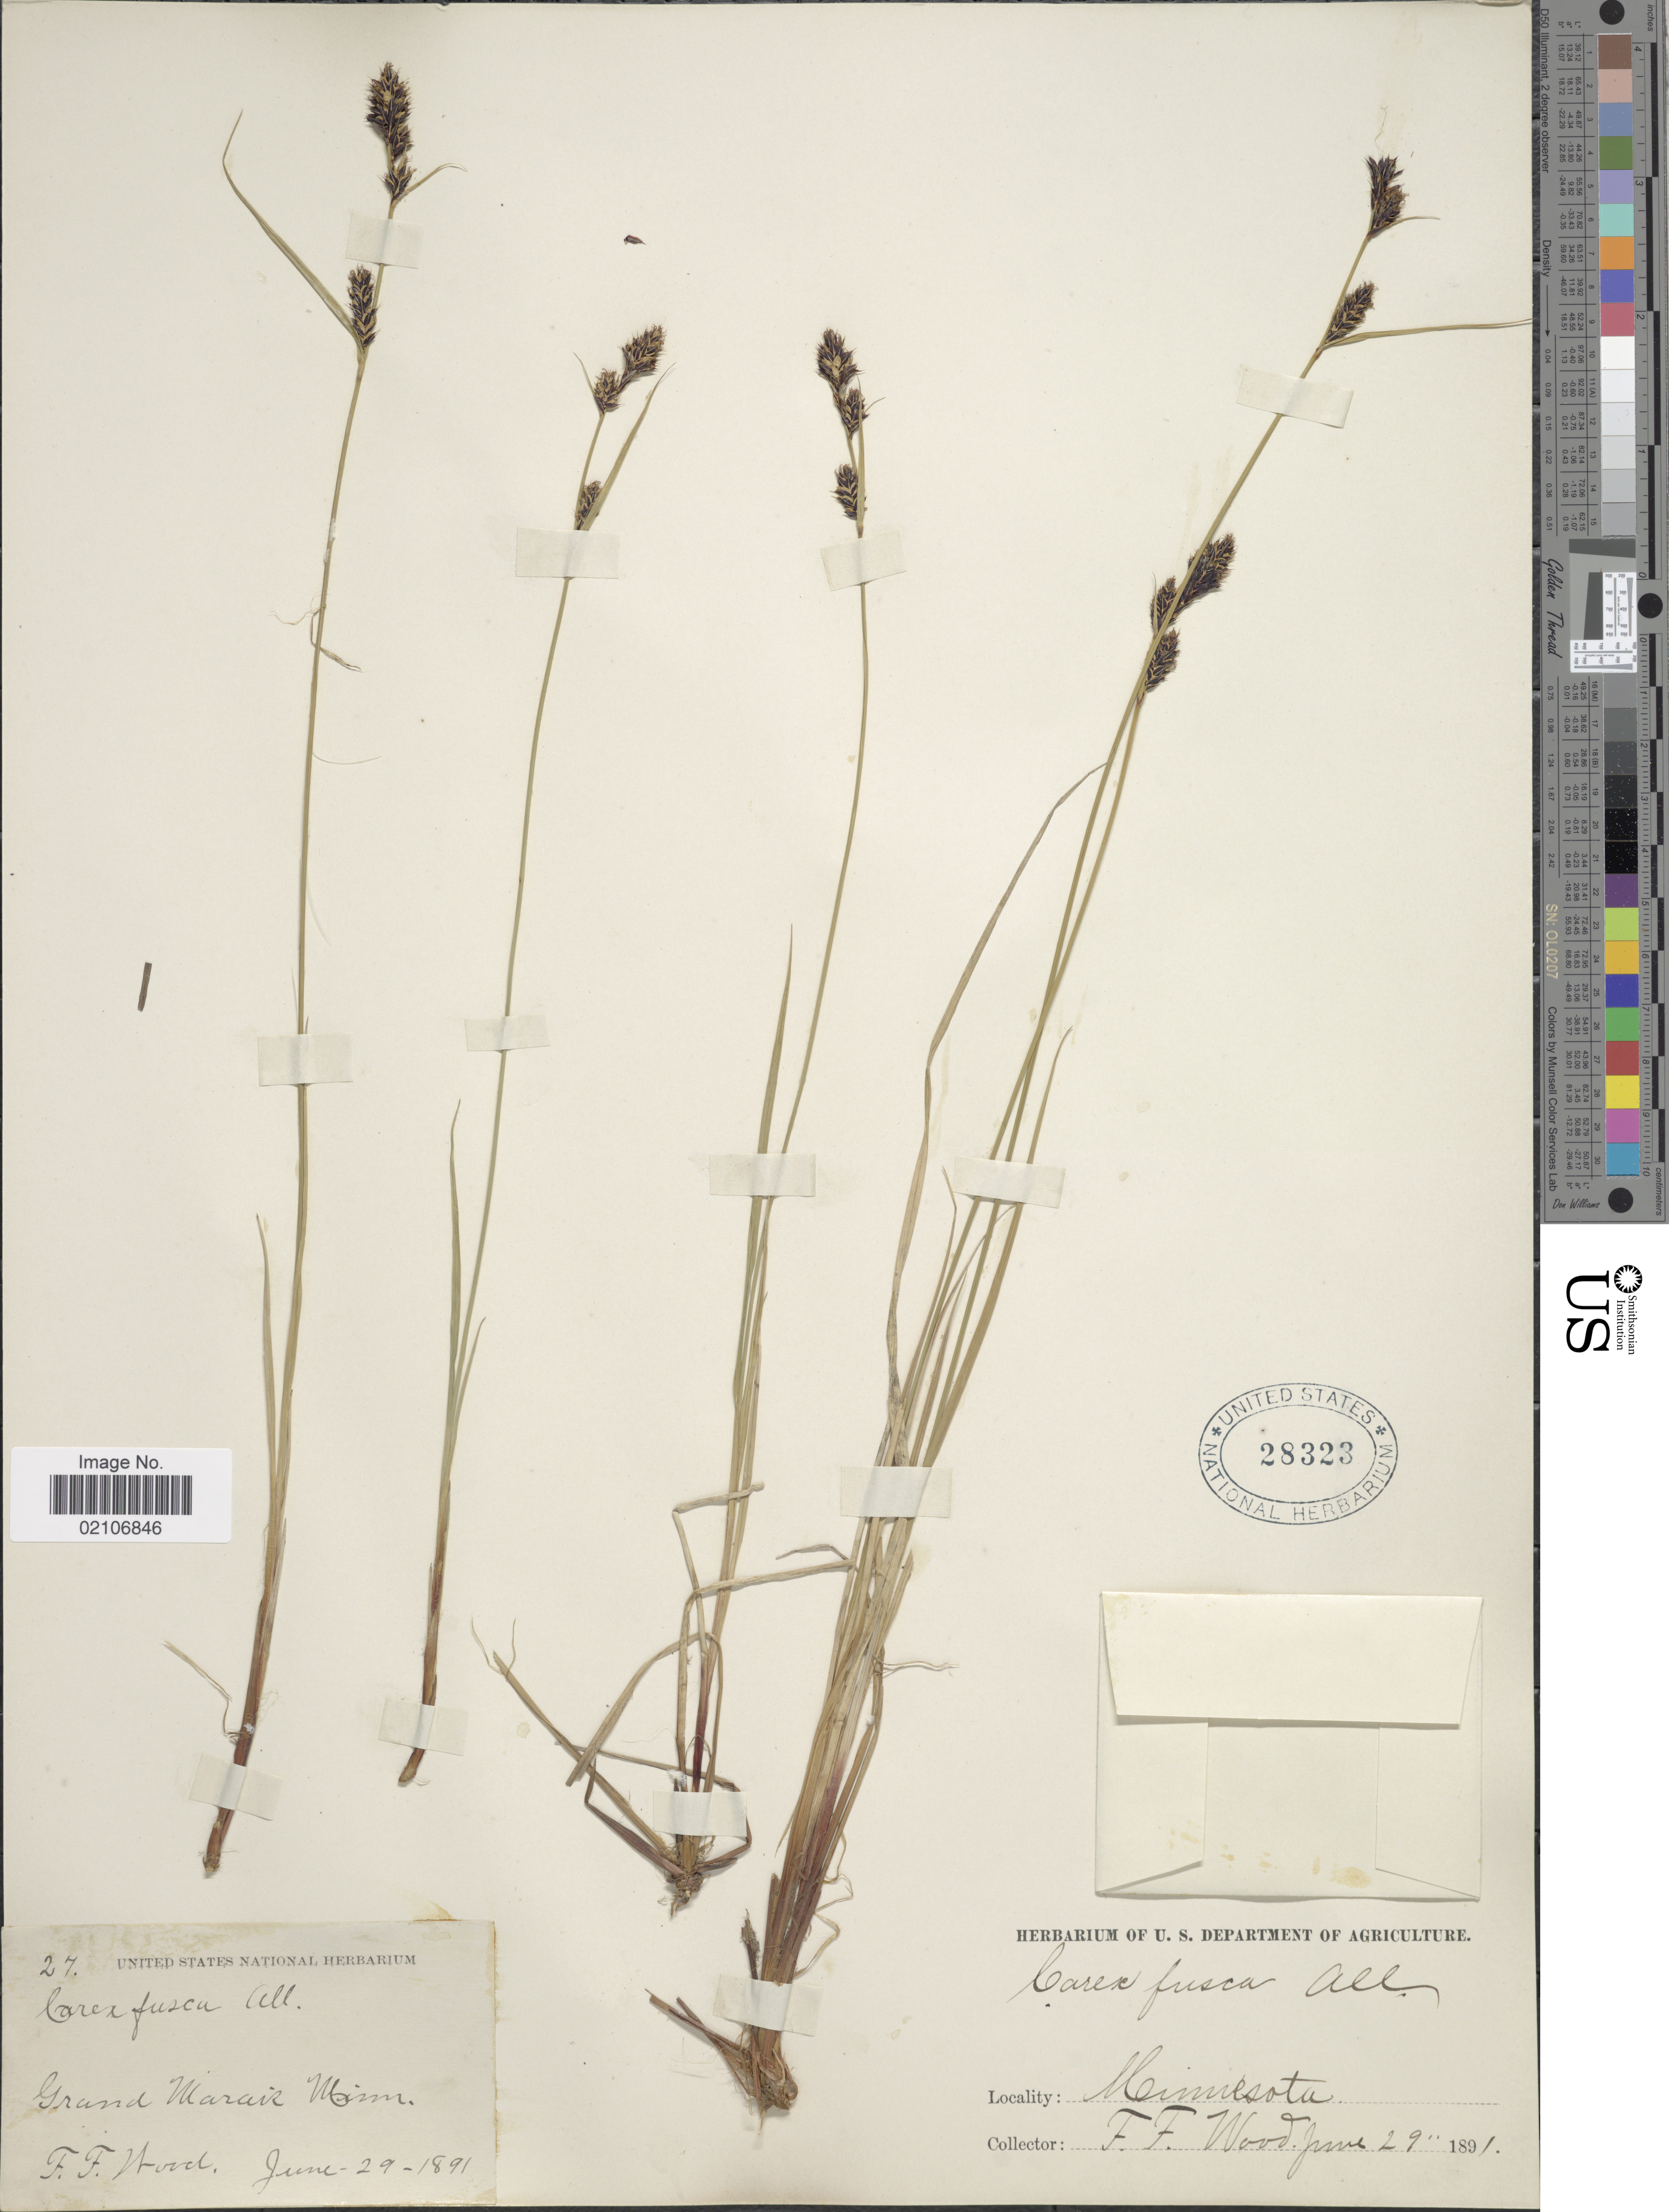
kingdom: Plantae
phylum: Tracheophyta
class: Liliopsida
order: Poales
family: Cyperaceae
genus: Carex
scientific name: Carex buxbaumii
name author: Wahlenb.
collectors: F. Wood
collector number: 27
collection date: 1891-06-29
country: United States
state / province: Minnesota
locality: Grand Marais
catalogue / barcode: US 28323